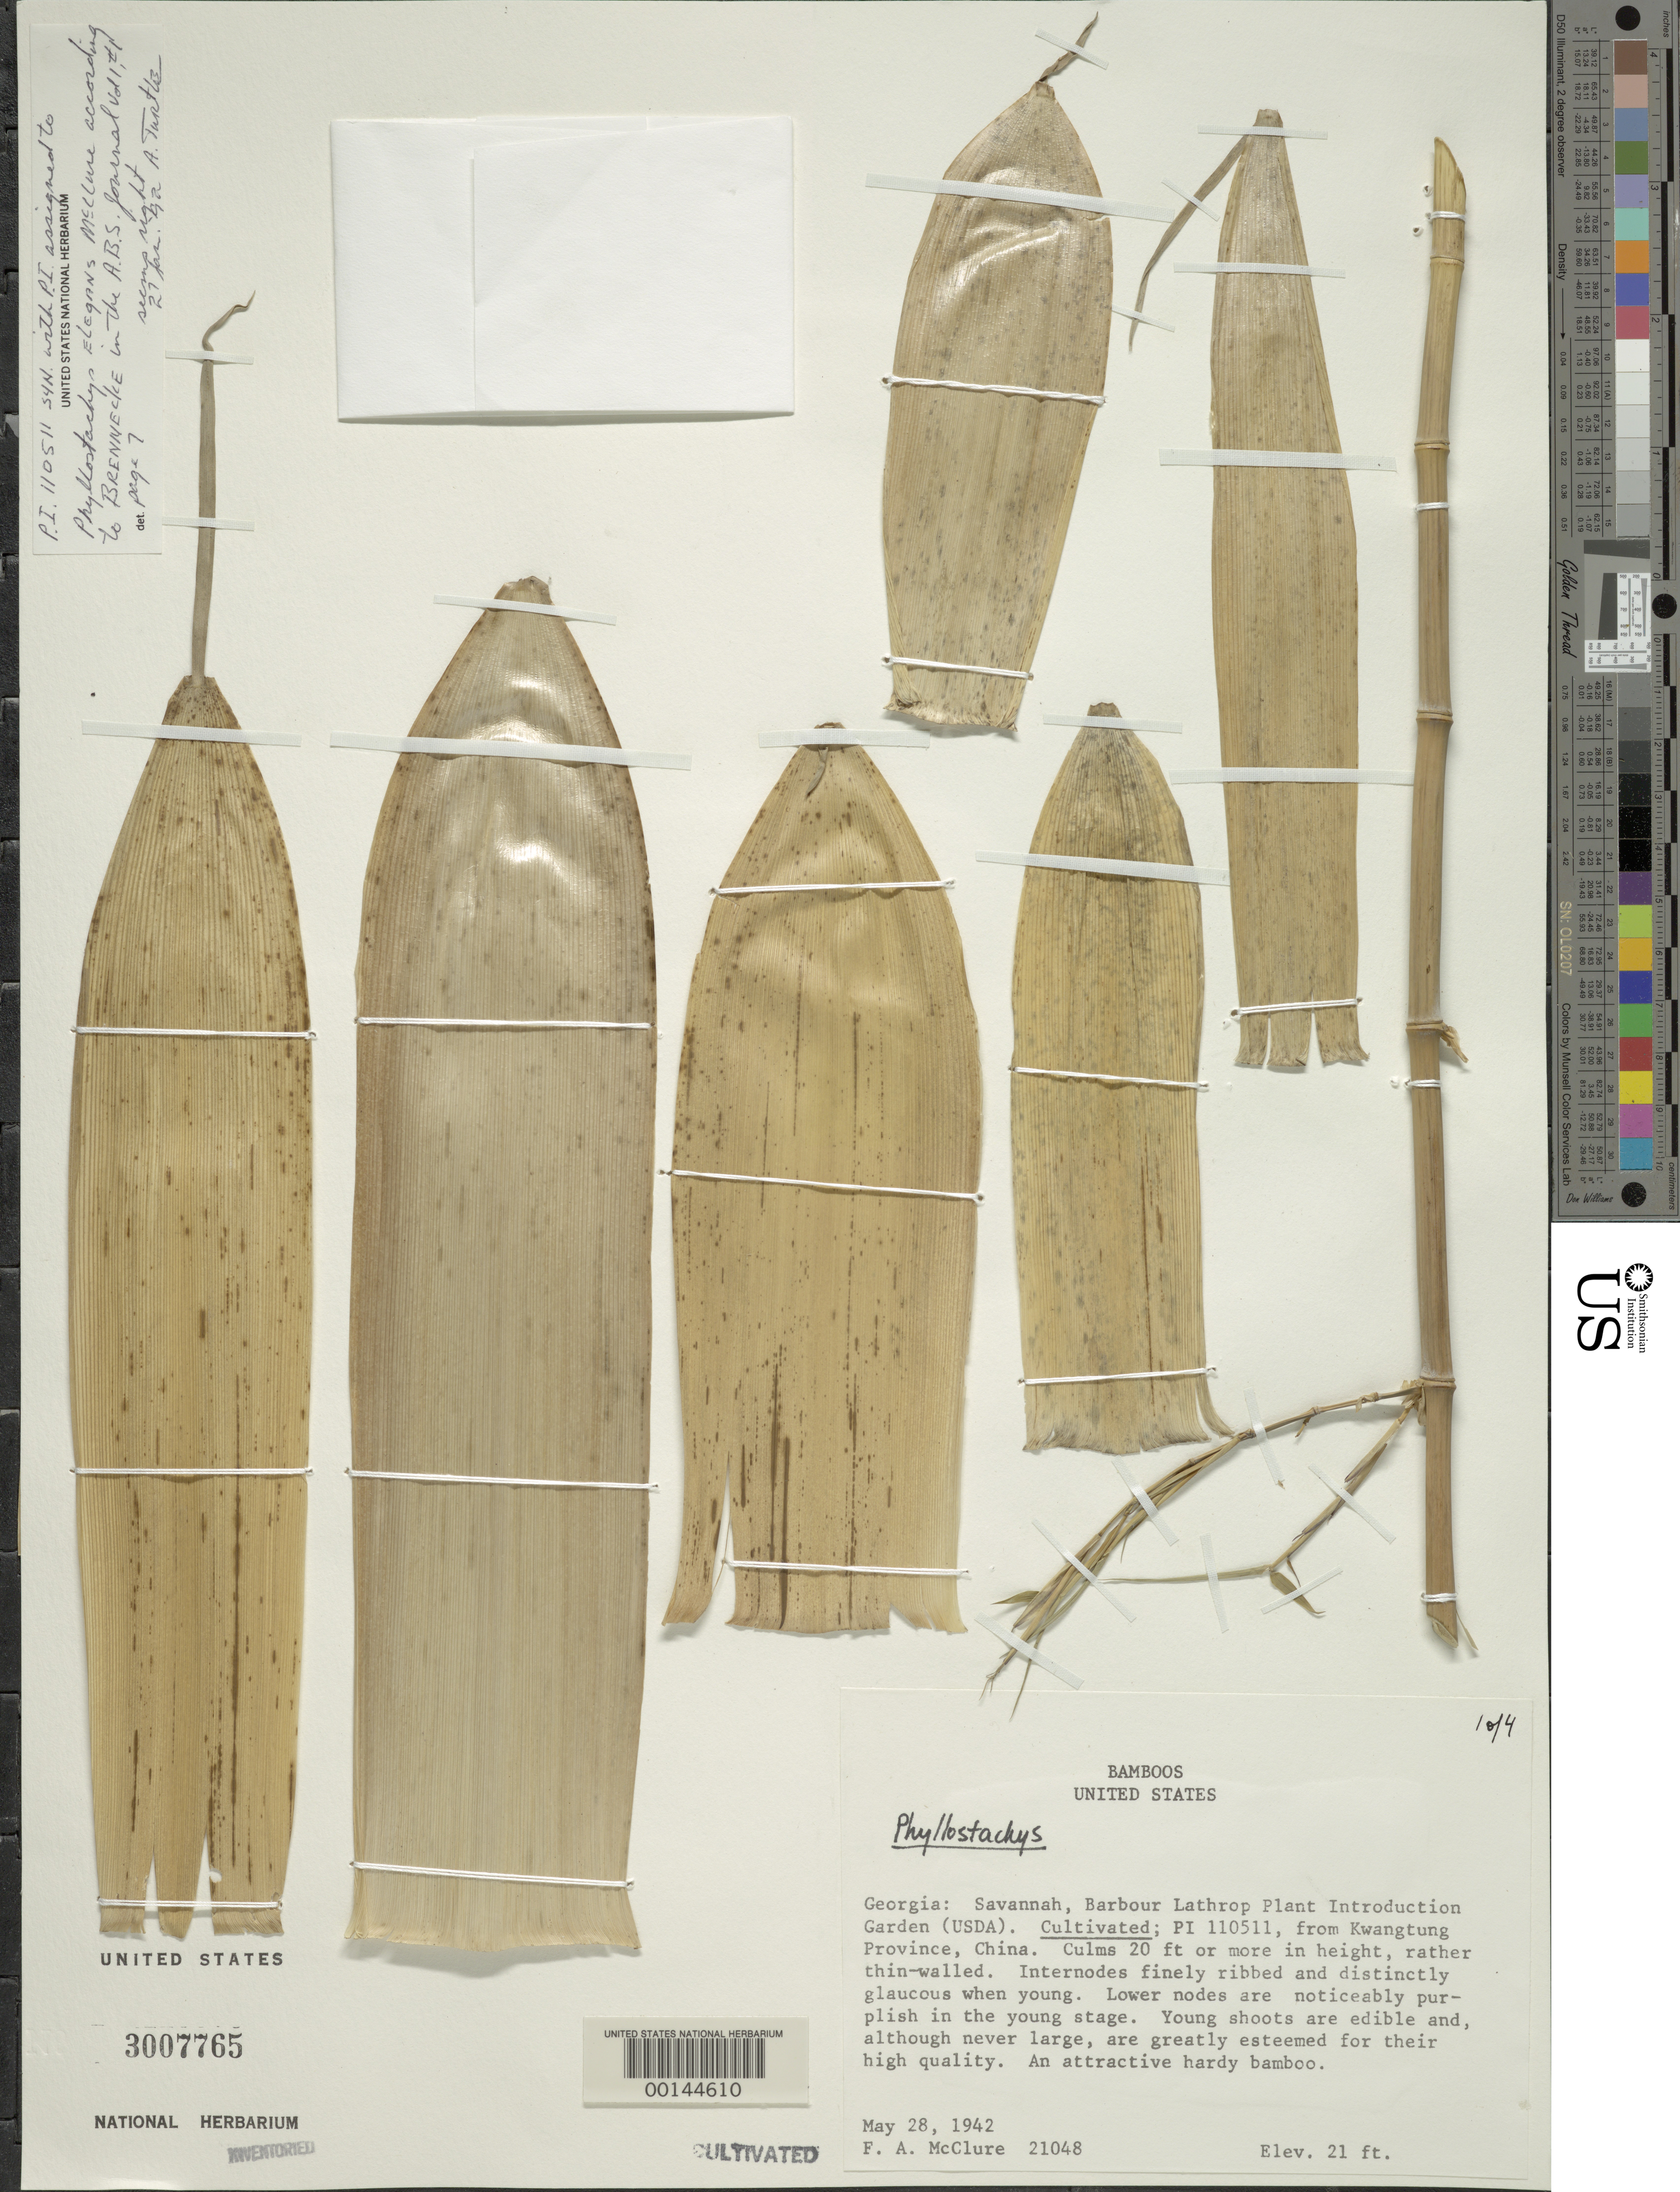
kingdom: Plantae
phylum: Tracheophyta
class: Liliopsida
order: Poales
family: Poaceae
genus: Phyllostachys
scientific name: Phyllostachys sp.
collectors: F. A. McClure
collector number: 21048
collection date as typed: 28 May 1942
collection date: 1942-05-28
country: United States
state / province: Georgia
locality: Savannah, barbour lathrop p.i. garden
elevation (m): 6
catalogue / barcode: US 3007765